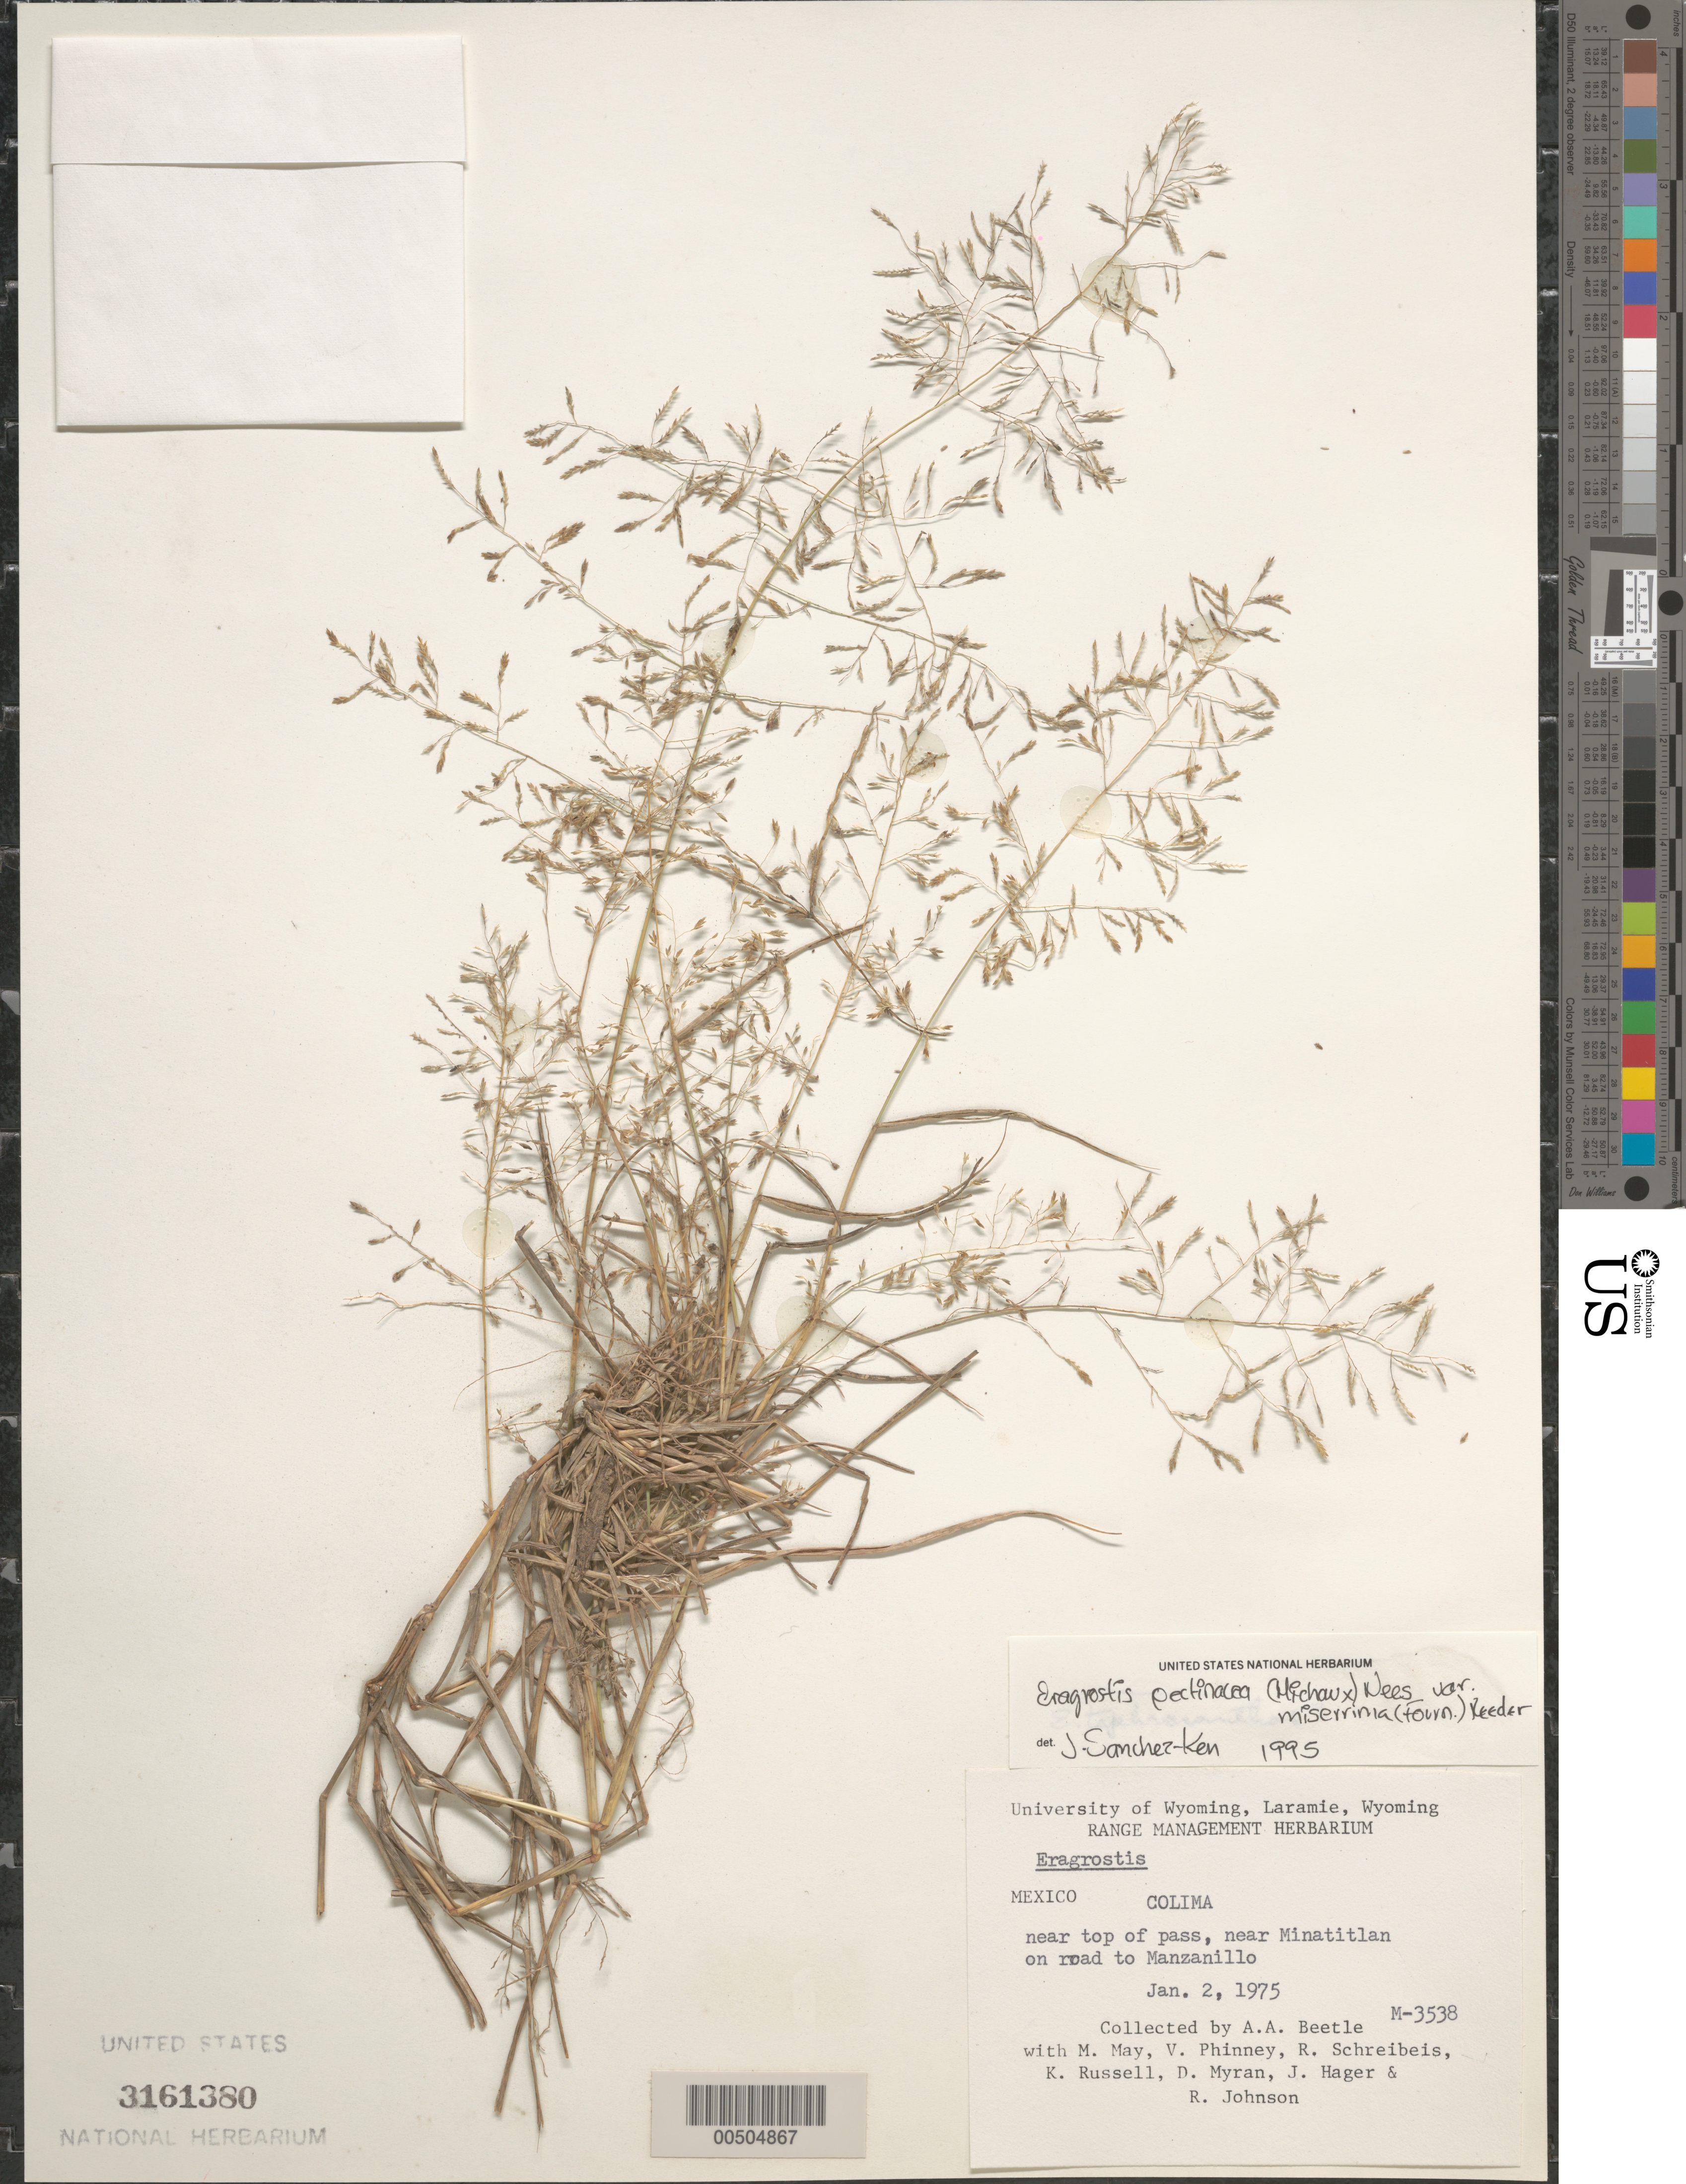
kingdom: Plantae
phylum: Tracheophyta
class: Liliopsida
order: Poales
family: Poaceae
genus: Eragrostis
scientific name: Eragrostis pectinacea var. miserrima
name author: (E. Fourn.) Reeder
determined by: Sánchez-Ken, J. G.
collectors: A. A. Beetle, M. May, V. Phinney & R. Schreibeis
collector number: M-3538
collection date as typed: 2 Jan 1975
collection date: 1975-01-02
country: Mexico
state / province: Colima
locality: Near Minatitlán, on rd to Manzanillo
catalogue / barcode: US 3161380